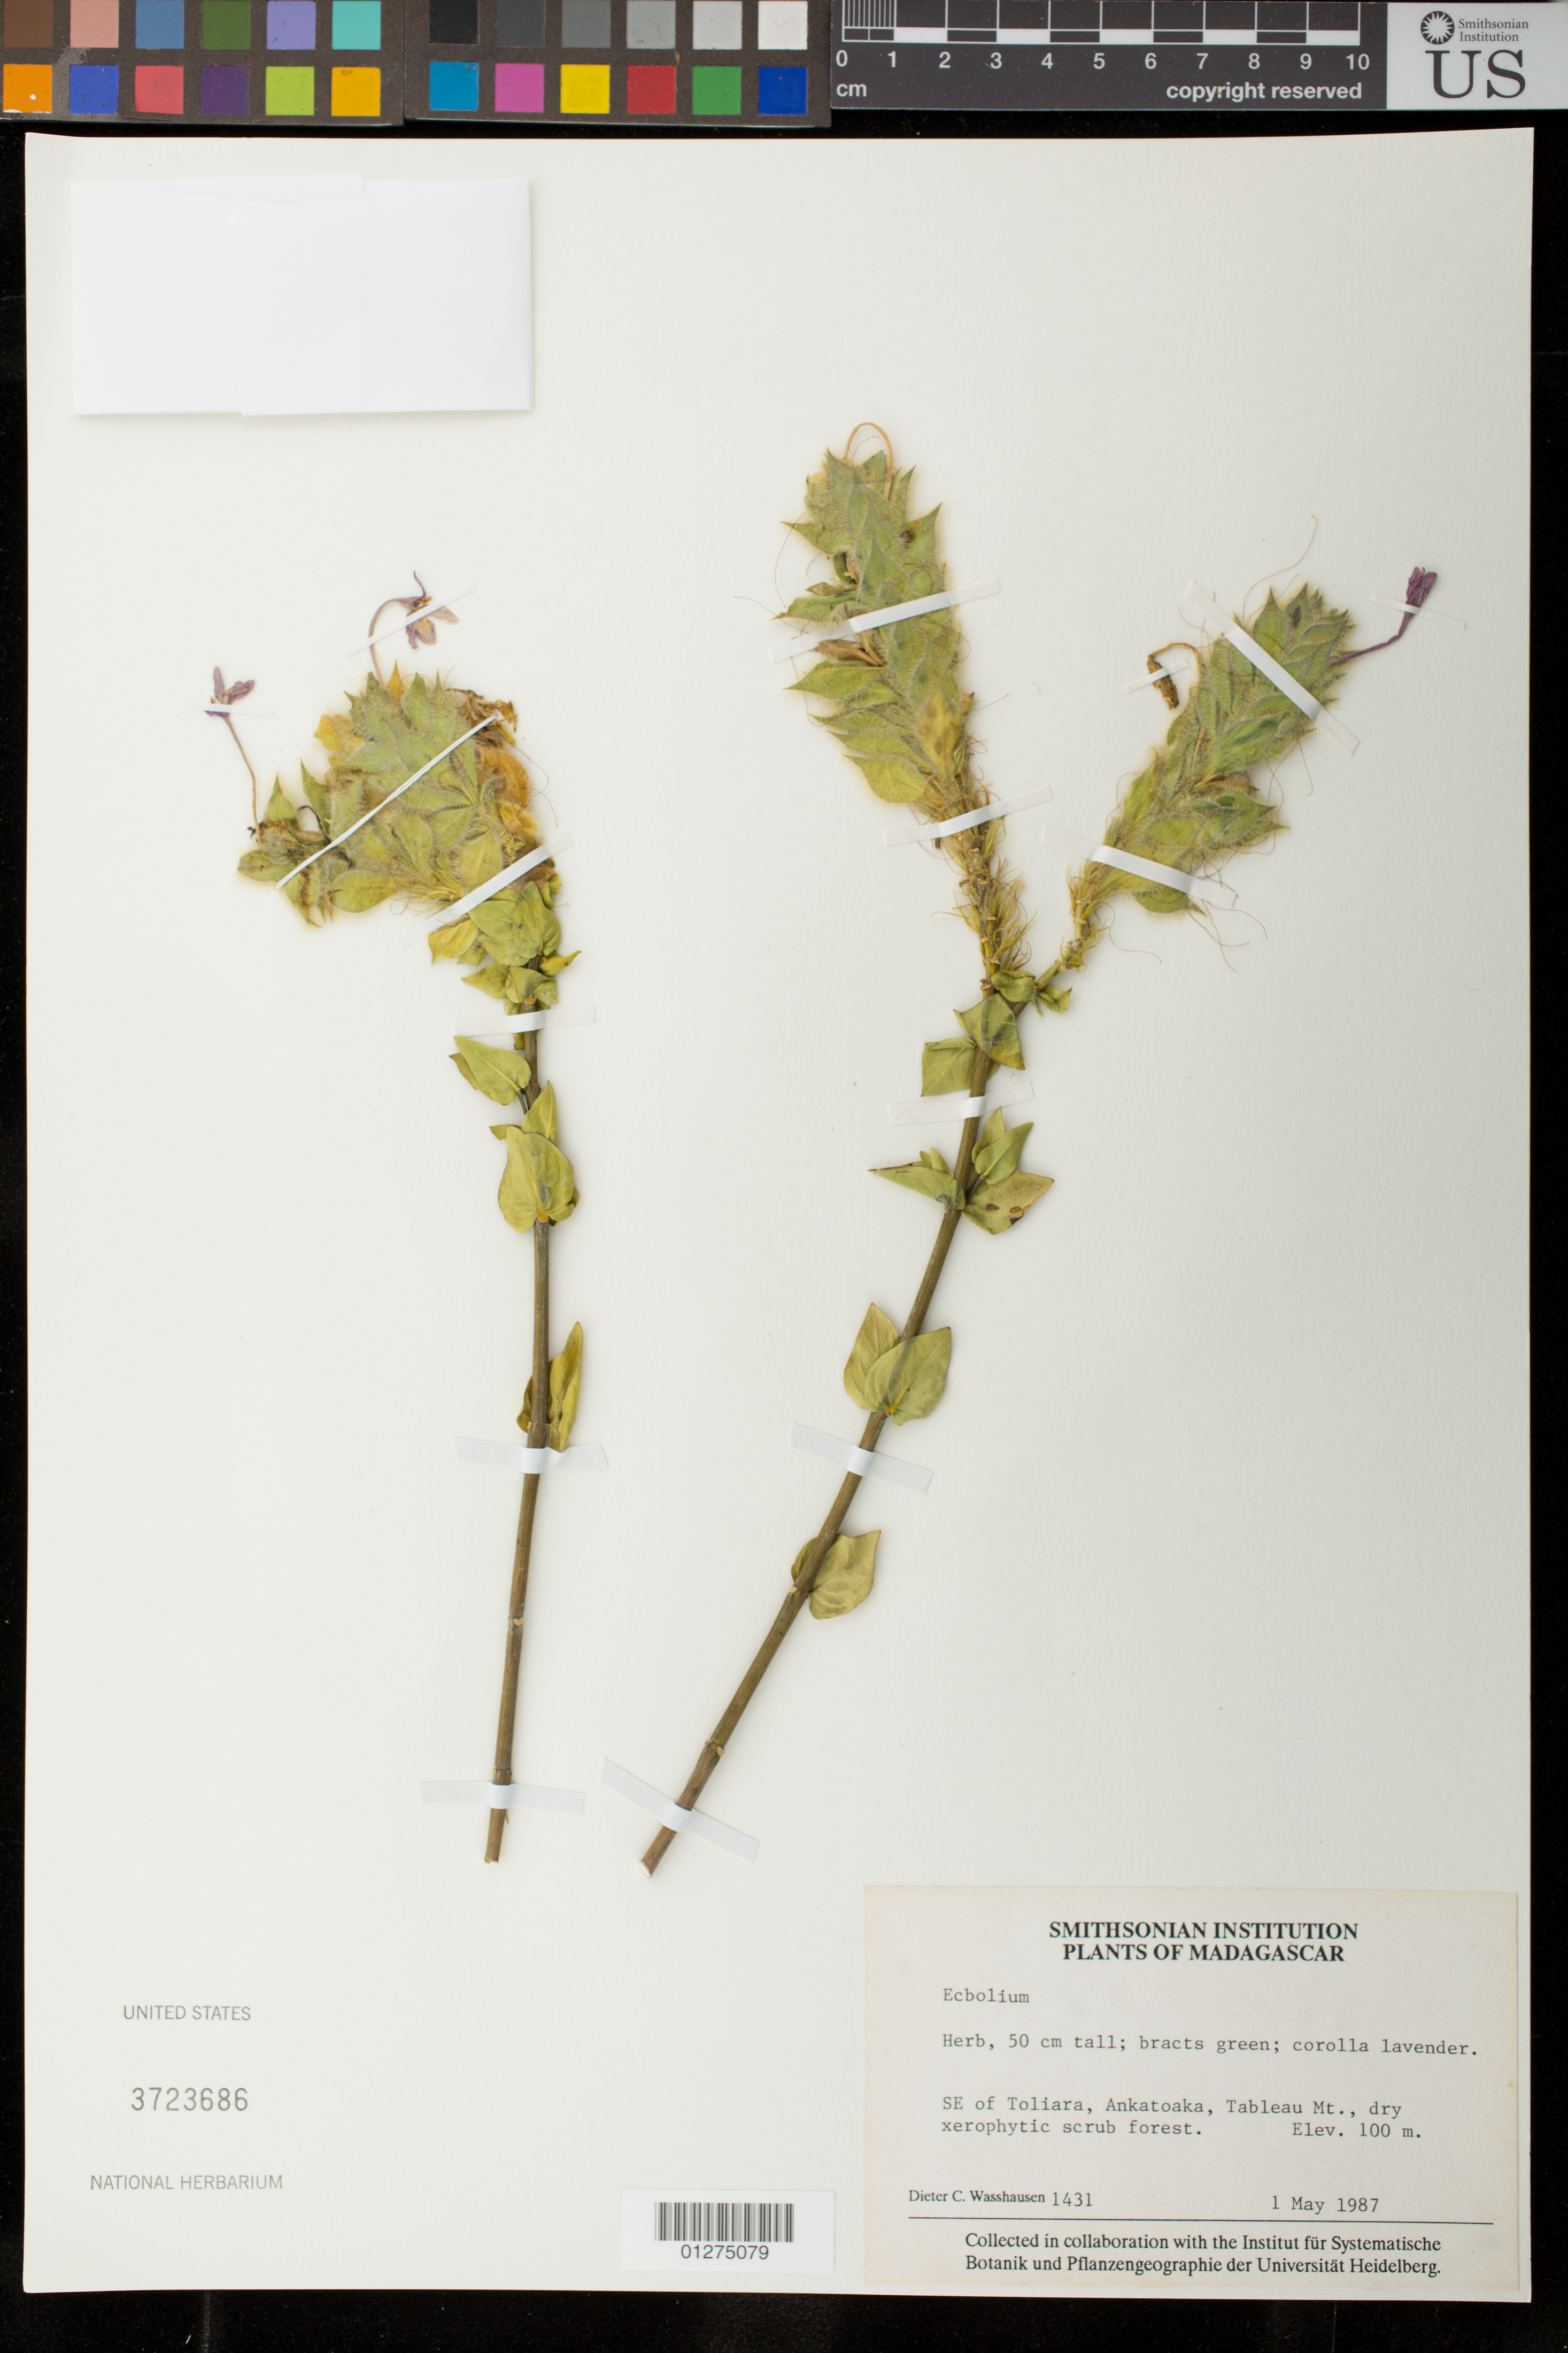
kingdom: Plantae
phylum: Tracheophyta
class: Magnoliopsida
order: Lamiales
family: Acanthaceae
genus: Ecbolium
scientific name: Ecbolium sp.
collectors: D. C. Wasshausen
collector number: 1431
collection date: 1987-05-01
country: Madagascar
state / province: Atsimo-Andrefana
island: Madagascar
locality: SE of Toliara, Ankatoaka, Tableau Mt.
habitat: dry xerophytic scrub forest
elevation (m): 100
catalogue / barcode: US 3723686